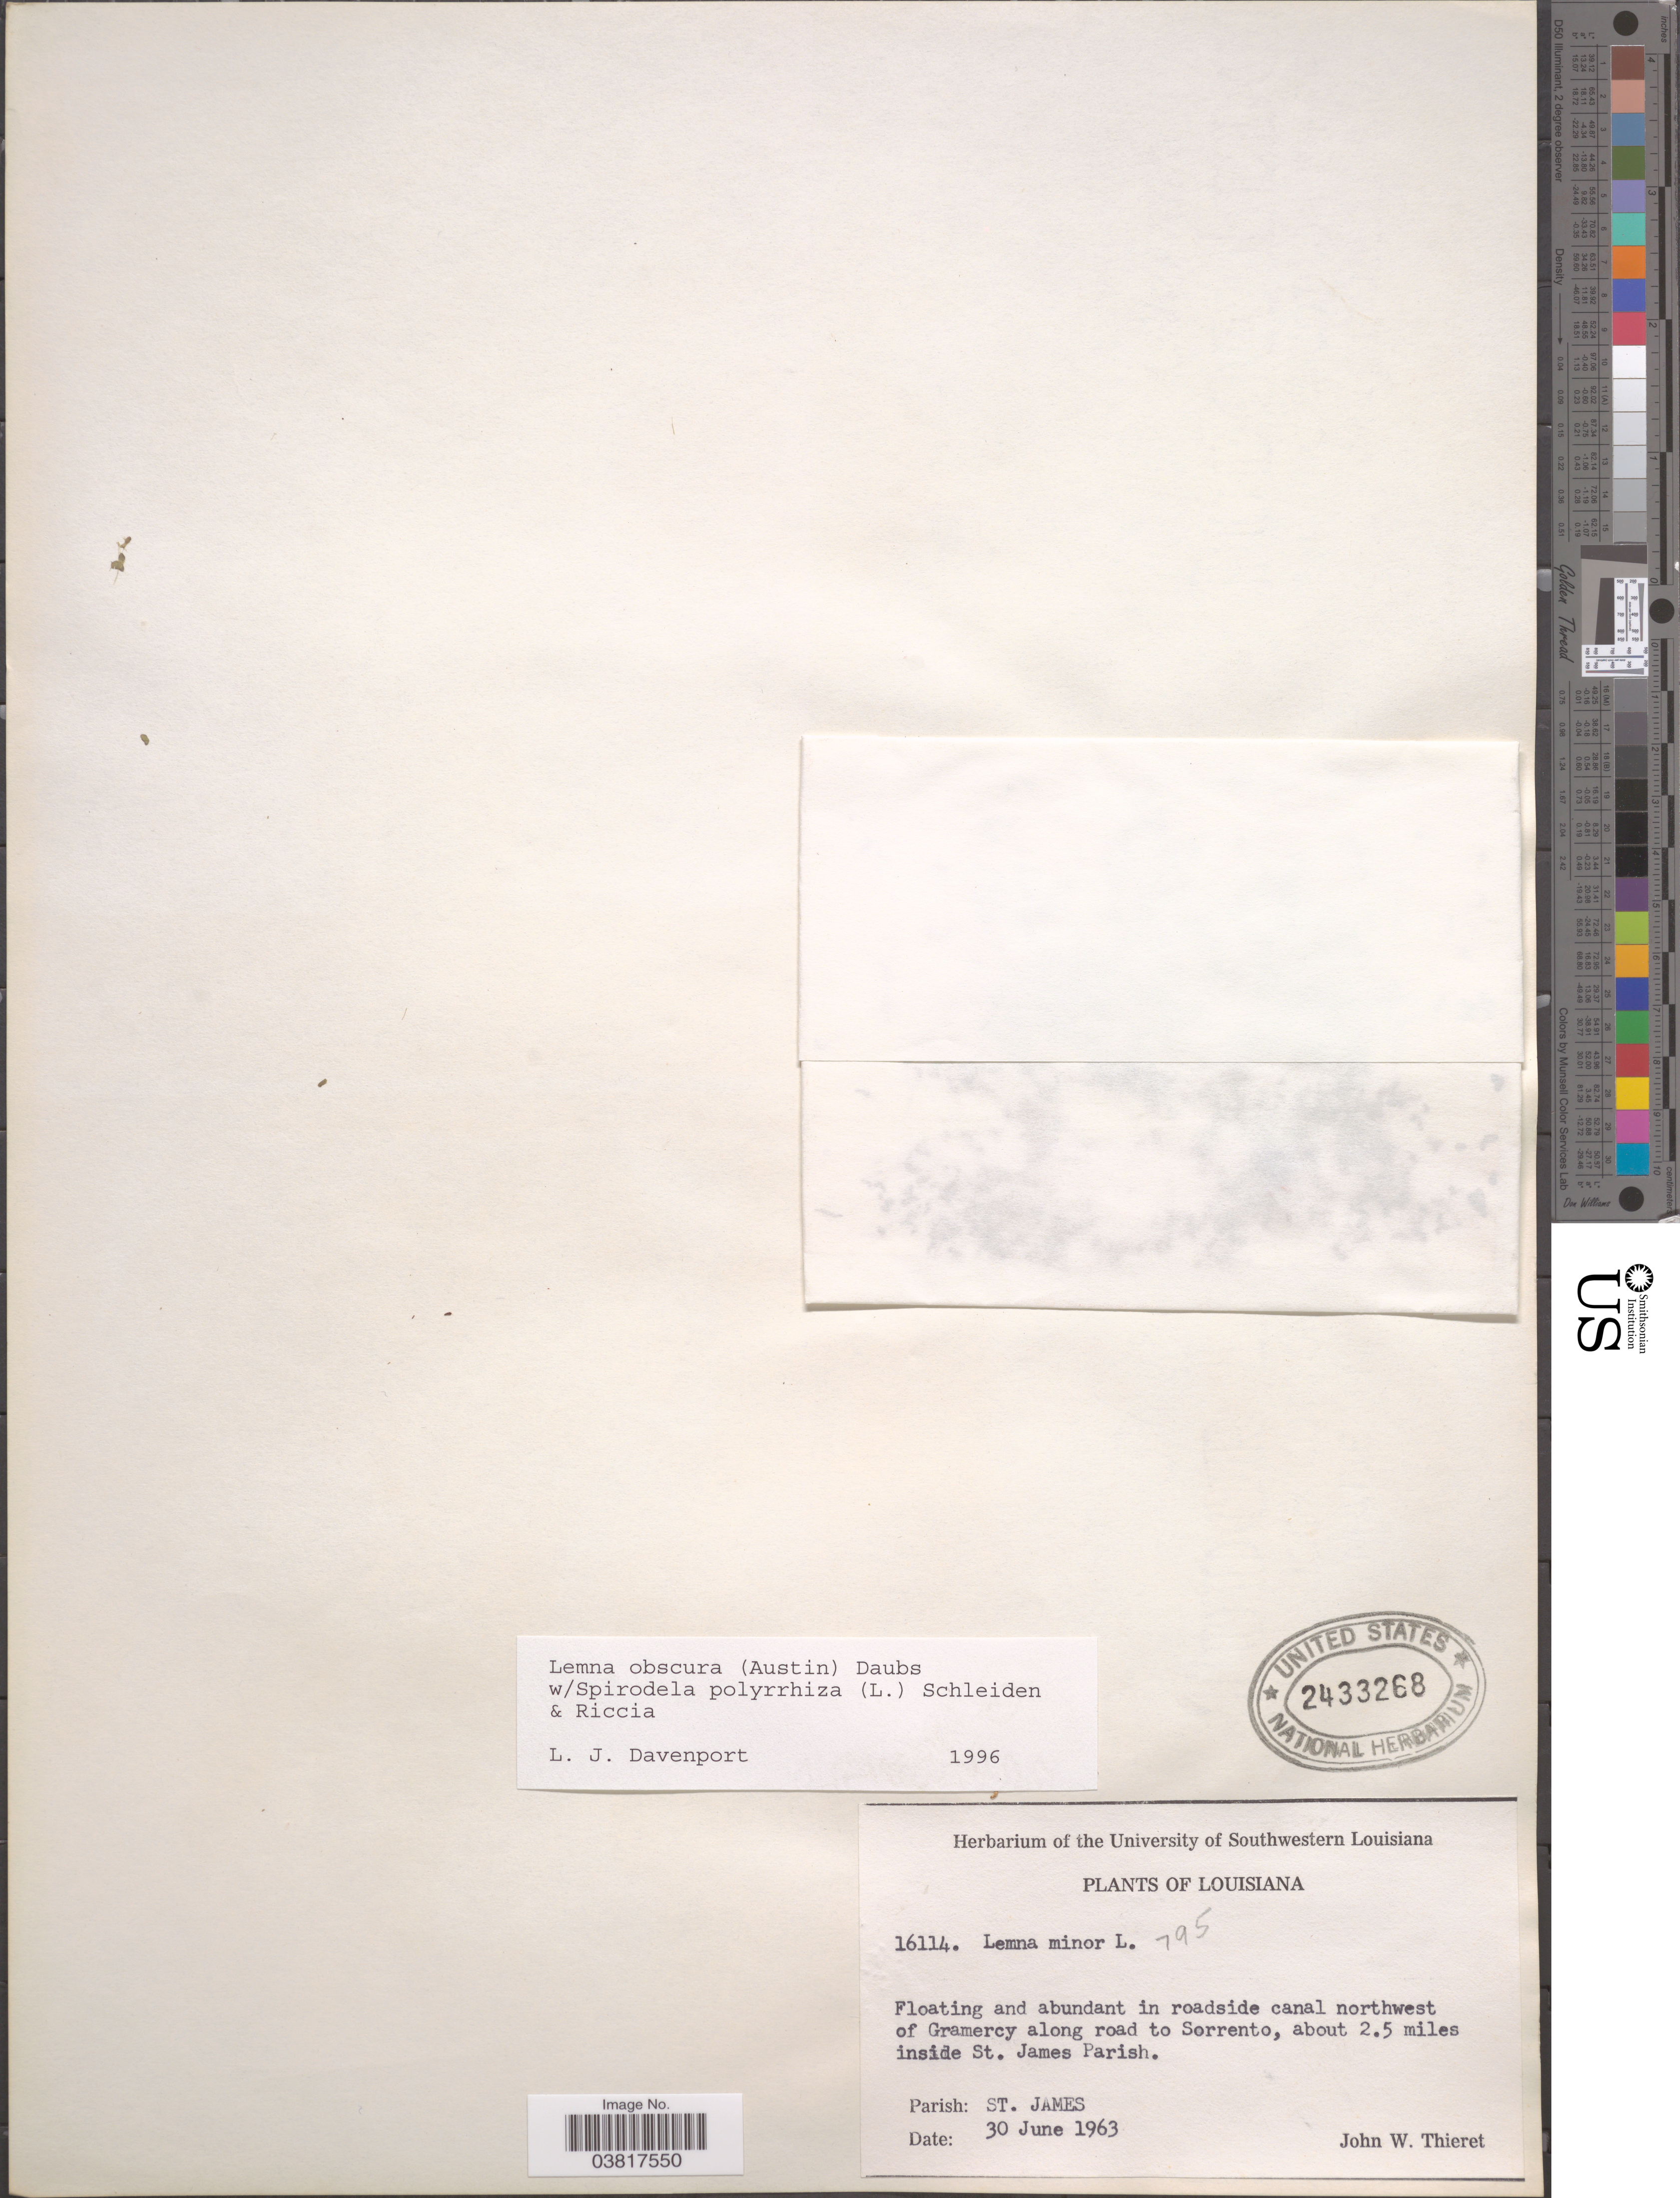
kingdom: Plantae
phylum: Tracheophyta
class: Liliopsida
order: Alismatales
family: Araceae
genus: Lemna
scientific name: Lemna obscura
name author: (Austin) Daubs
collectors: J. W. Thieret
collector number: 16114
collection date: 1963-06-30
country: United States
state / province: Louisiana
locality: In roadside canal northwest of Gramercy along road to Sorrento, about 2.5 miles inside St. James Parish. Parish: St. James.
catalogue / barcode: US 2433268